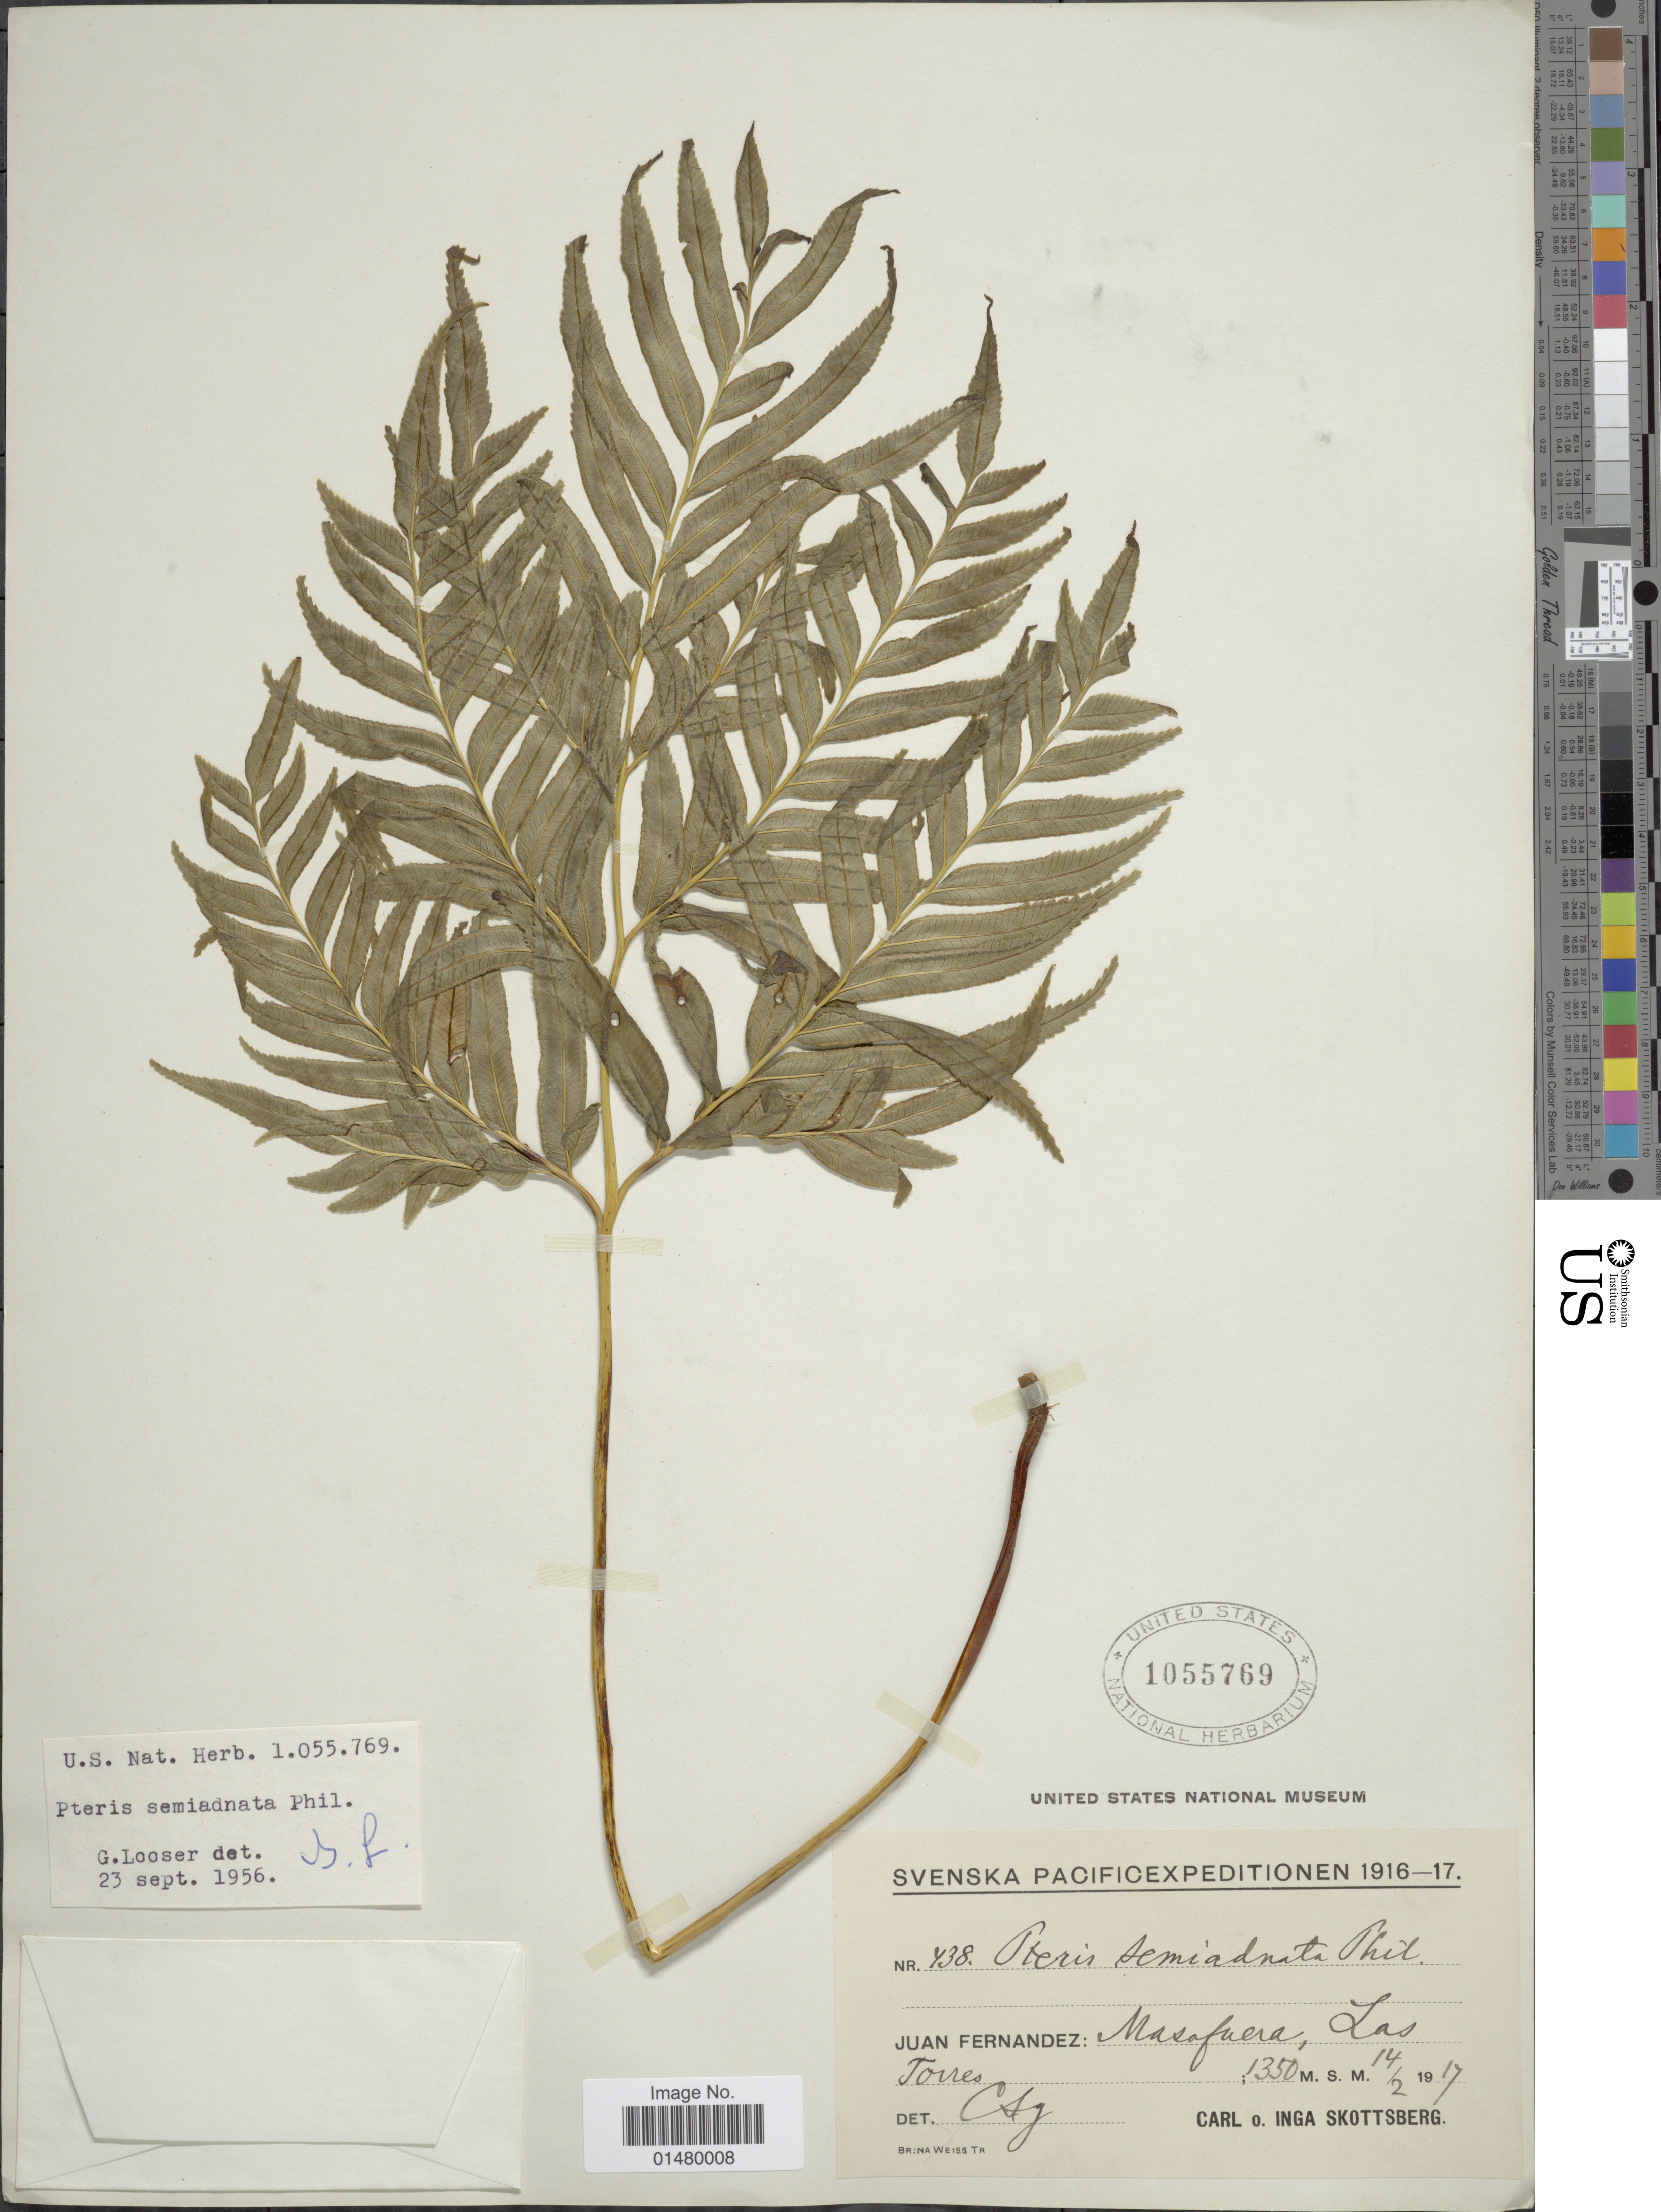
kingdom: Plantae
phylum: Tracheophyta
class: Polypodiopsida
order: Polypodiales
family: Pteridaceae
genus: Pteris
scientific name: Pteris semiadnata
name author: Phil.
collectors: C. Skottsberg & I. Skottsberg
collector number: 438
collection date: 1917-02-14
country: Chile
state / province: Valparaíso (V)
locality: Juan Fernandez: Masafuera, Las Torres.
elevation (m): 1350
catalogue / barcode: US 1055769